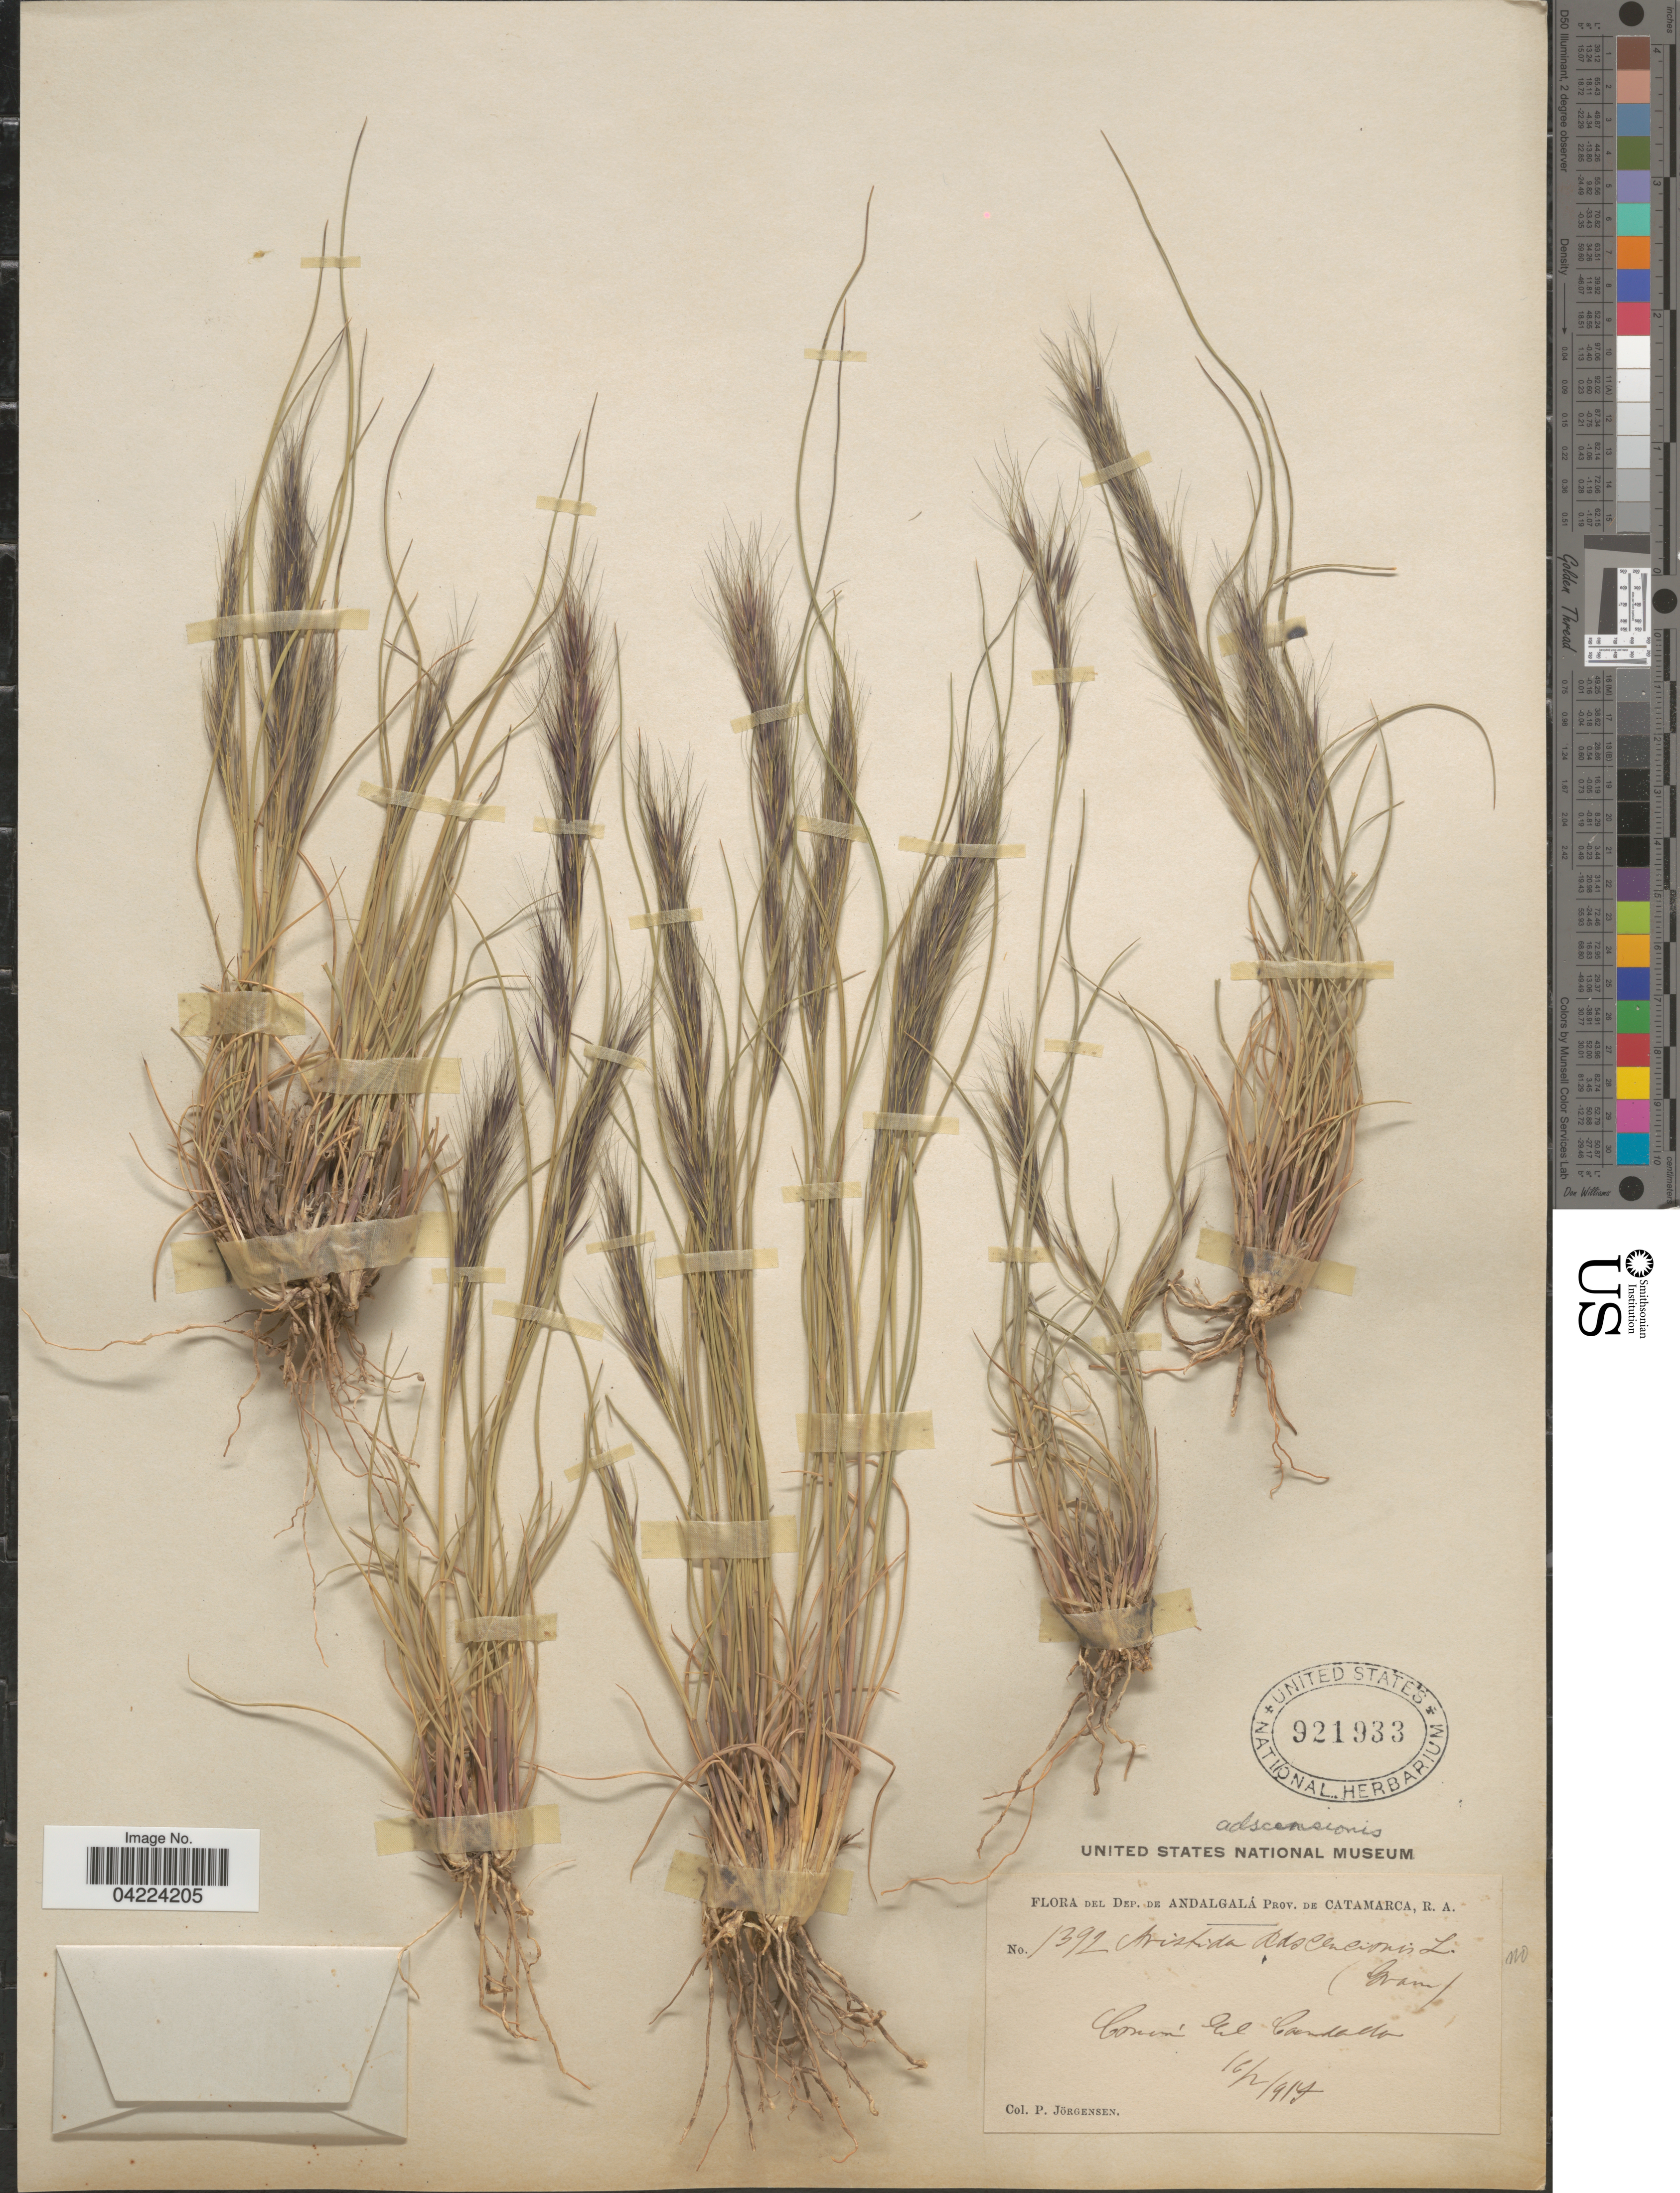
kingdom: Plantae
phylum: Tracheophyta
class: Liliopsida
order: Poales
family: Poaceae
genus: Aristida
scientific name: Aristida adscensionis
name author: L.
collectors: P. Jörgensen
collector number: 1392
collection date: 1917-02-16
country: Argentina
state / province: Catamarca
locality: Dep. de Andalgalá. Común del Candalla.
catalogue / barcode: US 921933